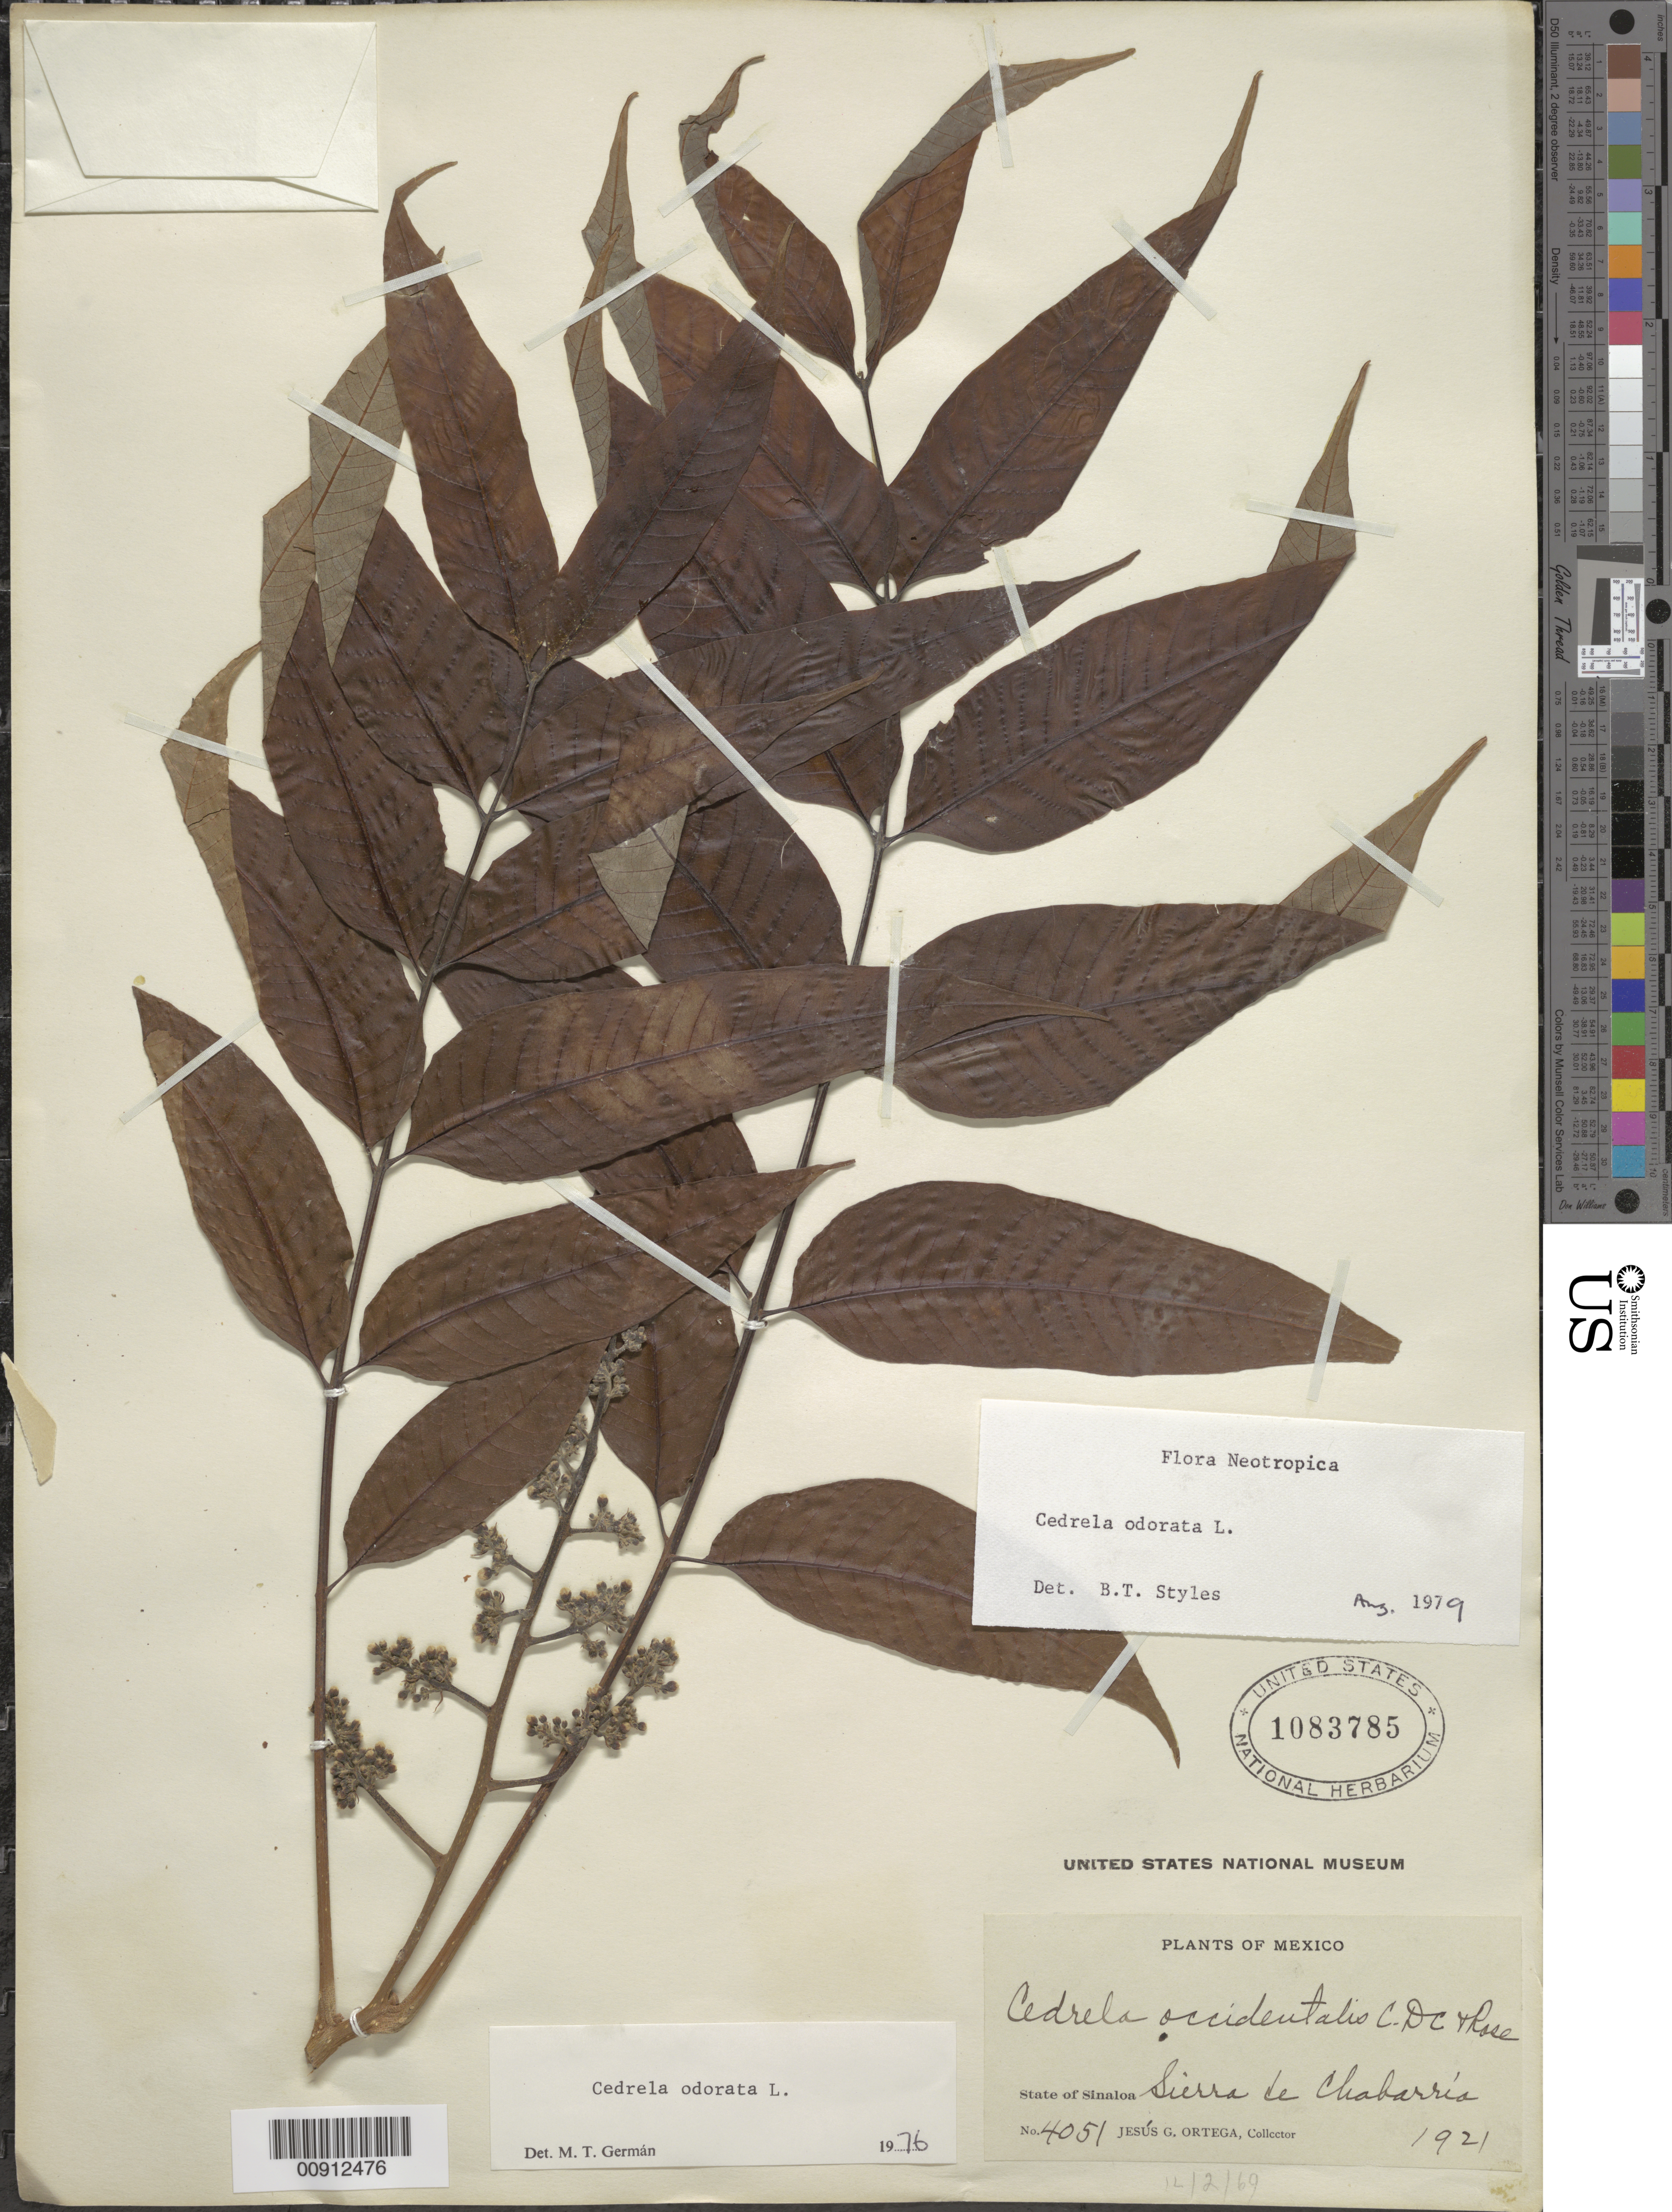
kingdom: Plantae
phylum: Tracheophyta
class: Magnoliopsida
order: Sapindales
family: Meliaceae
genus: Cedrela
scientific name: Cedrela odorata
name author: L.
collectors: J. Ortega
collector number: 4051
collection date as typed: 1921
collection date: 1921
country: Mexico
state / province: Sinaloa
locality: Sierra de Chabarría, State of Sinaloa.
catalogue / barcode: US 1083785